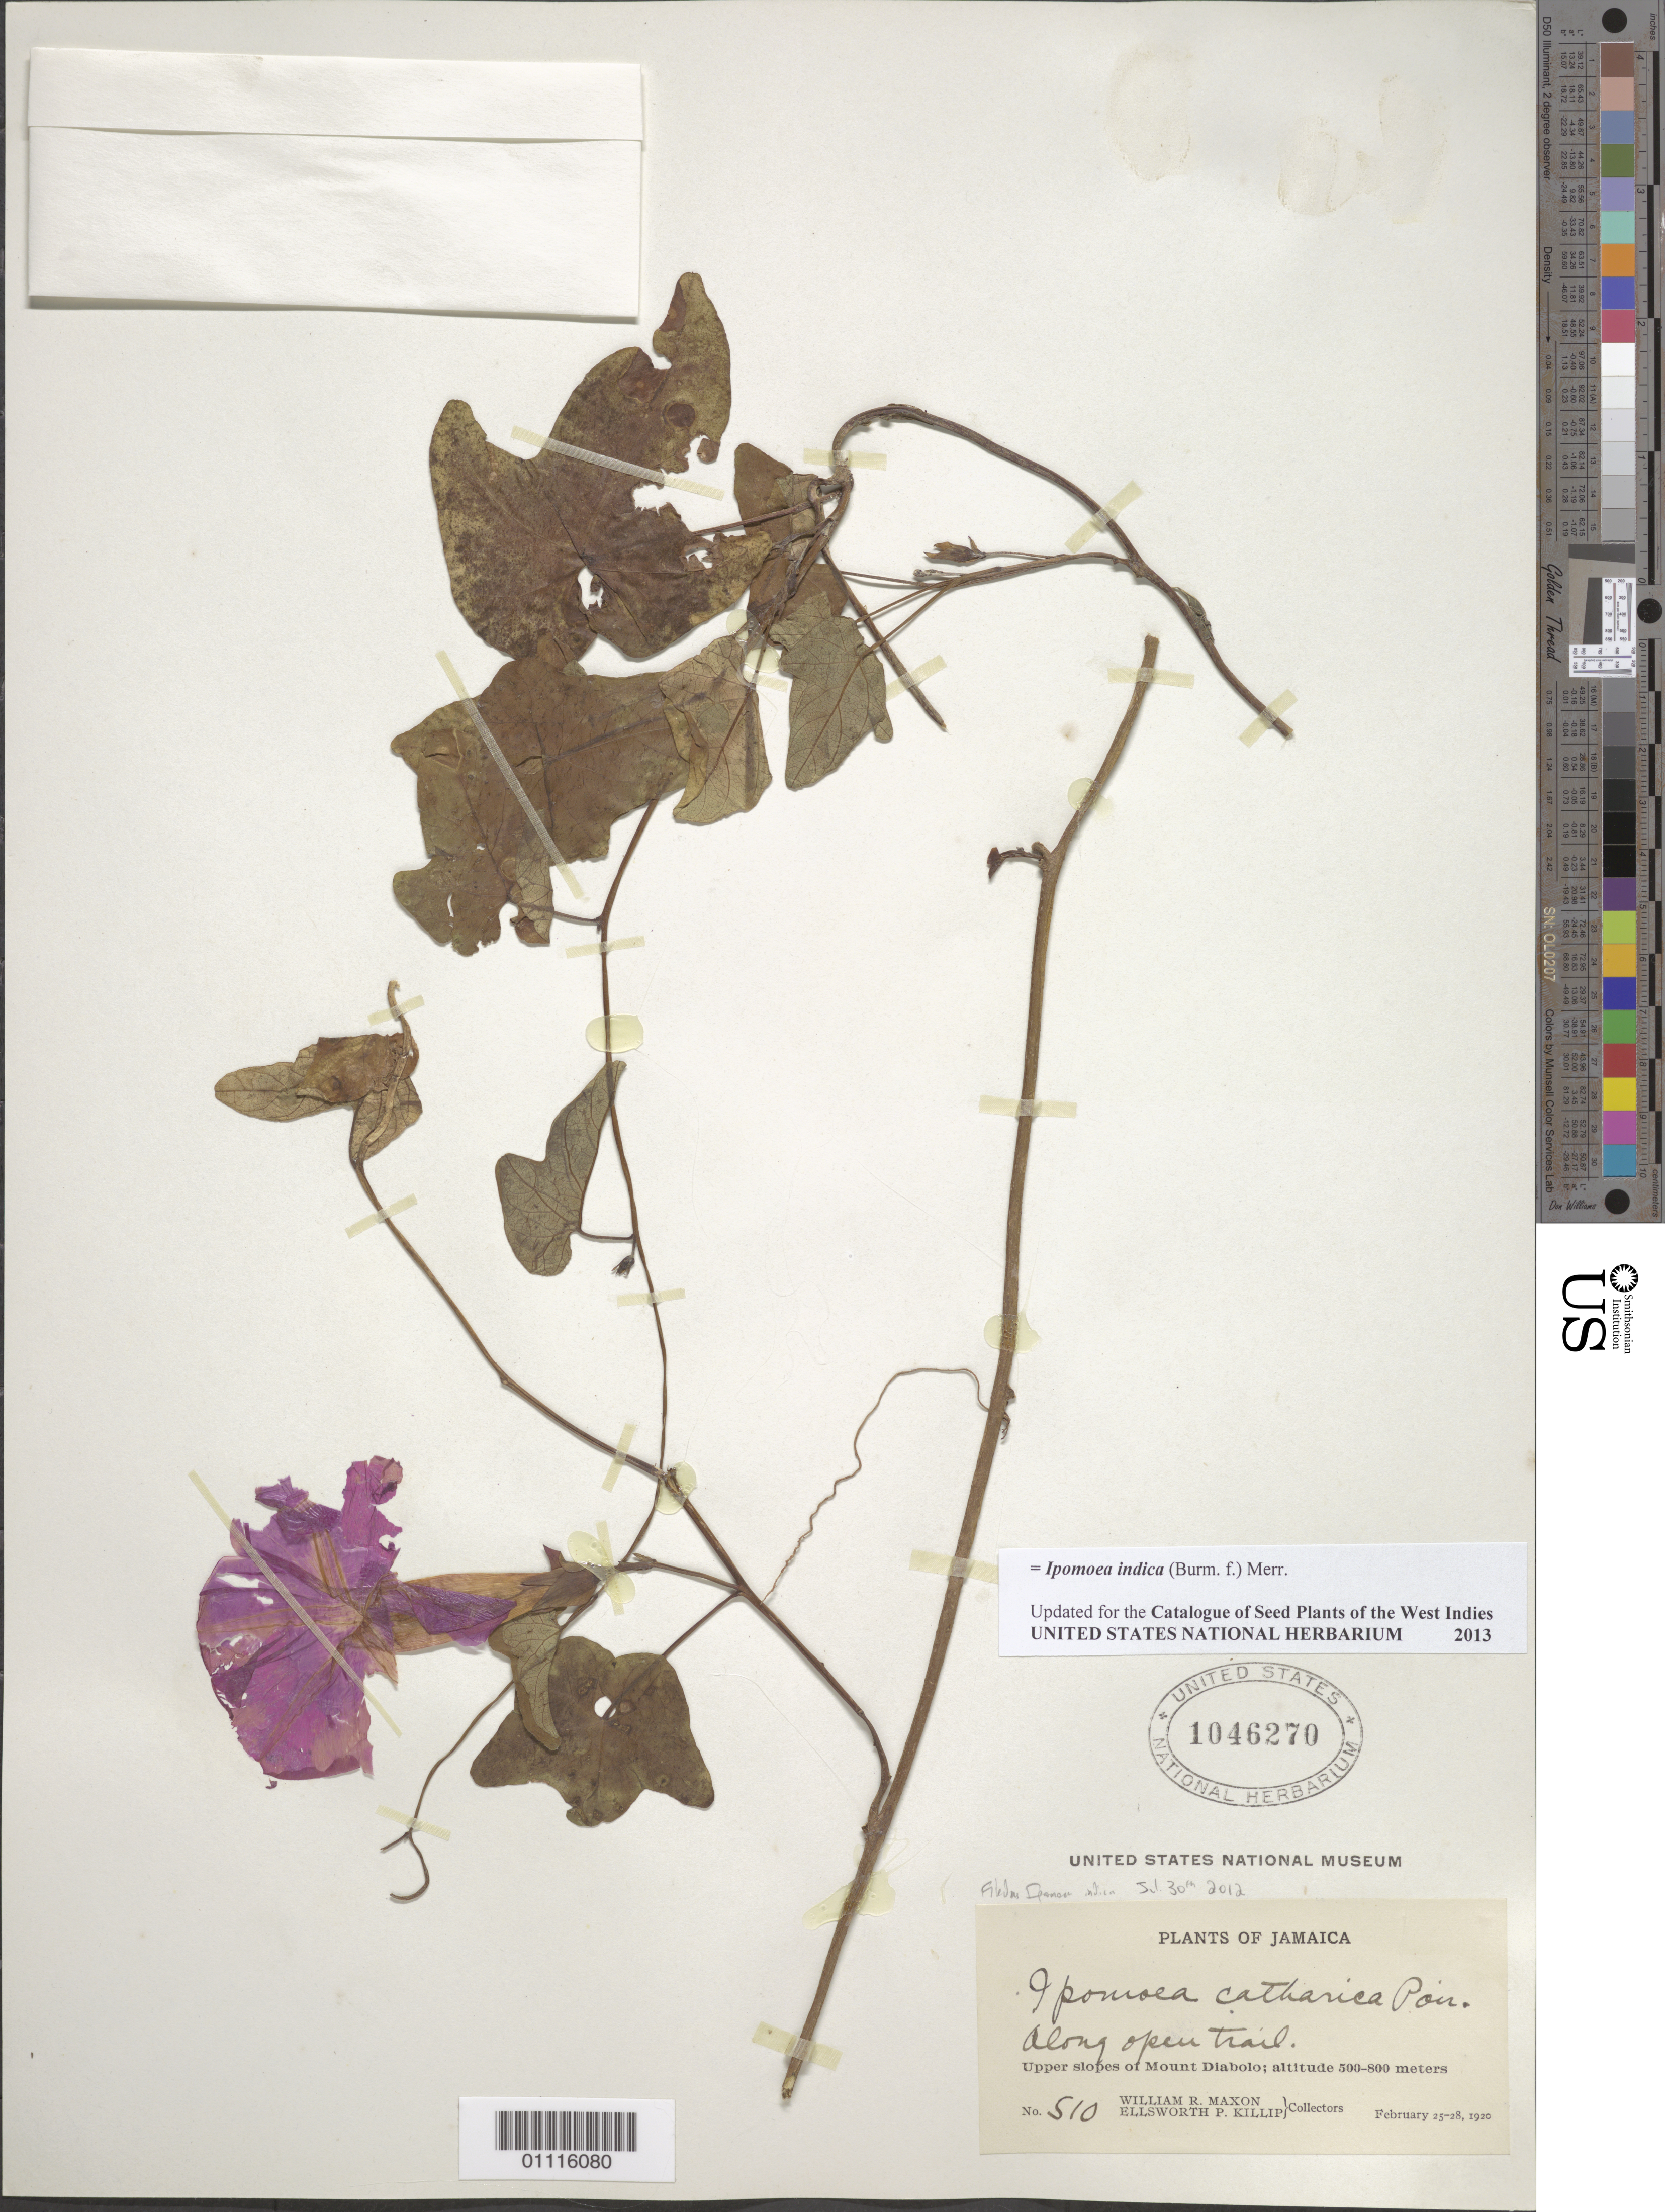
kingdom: Plantae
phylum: Tracheophyta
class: Magnoliopsida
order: Solanales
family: Convolvulaceae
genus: Ipomoea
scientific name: Ipomoea indica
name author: (Burm.) Merr.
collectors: W. R. Maxon & E. P. Killip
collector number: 510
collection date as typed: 25 Feb 1920 to 28 Feb 1920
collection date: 1920-02-25/1920-02-28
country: Jamaica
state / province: Saint Catherine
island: Jamaica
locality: Upper slopes of Mount Diablo. Along open trail.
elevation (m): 500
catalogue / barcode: US 1046270